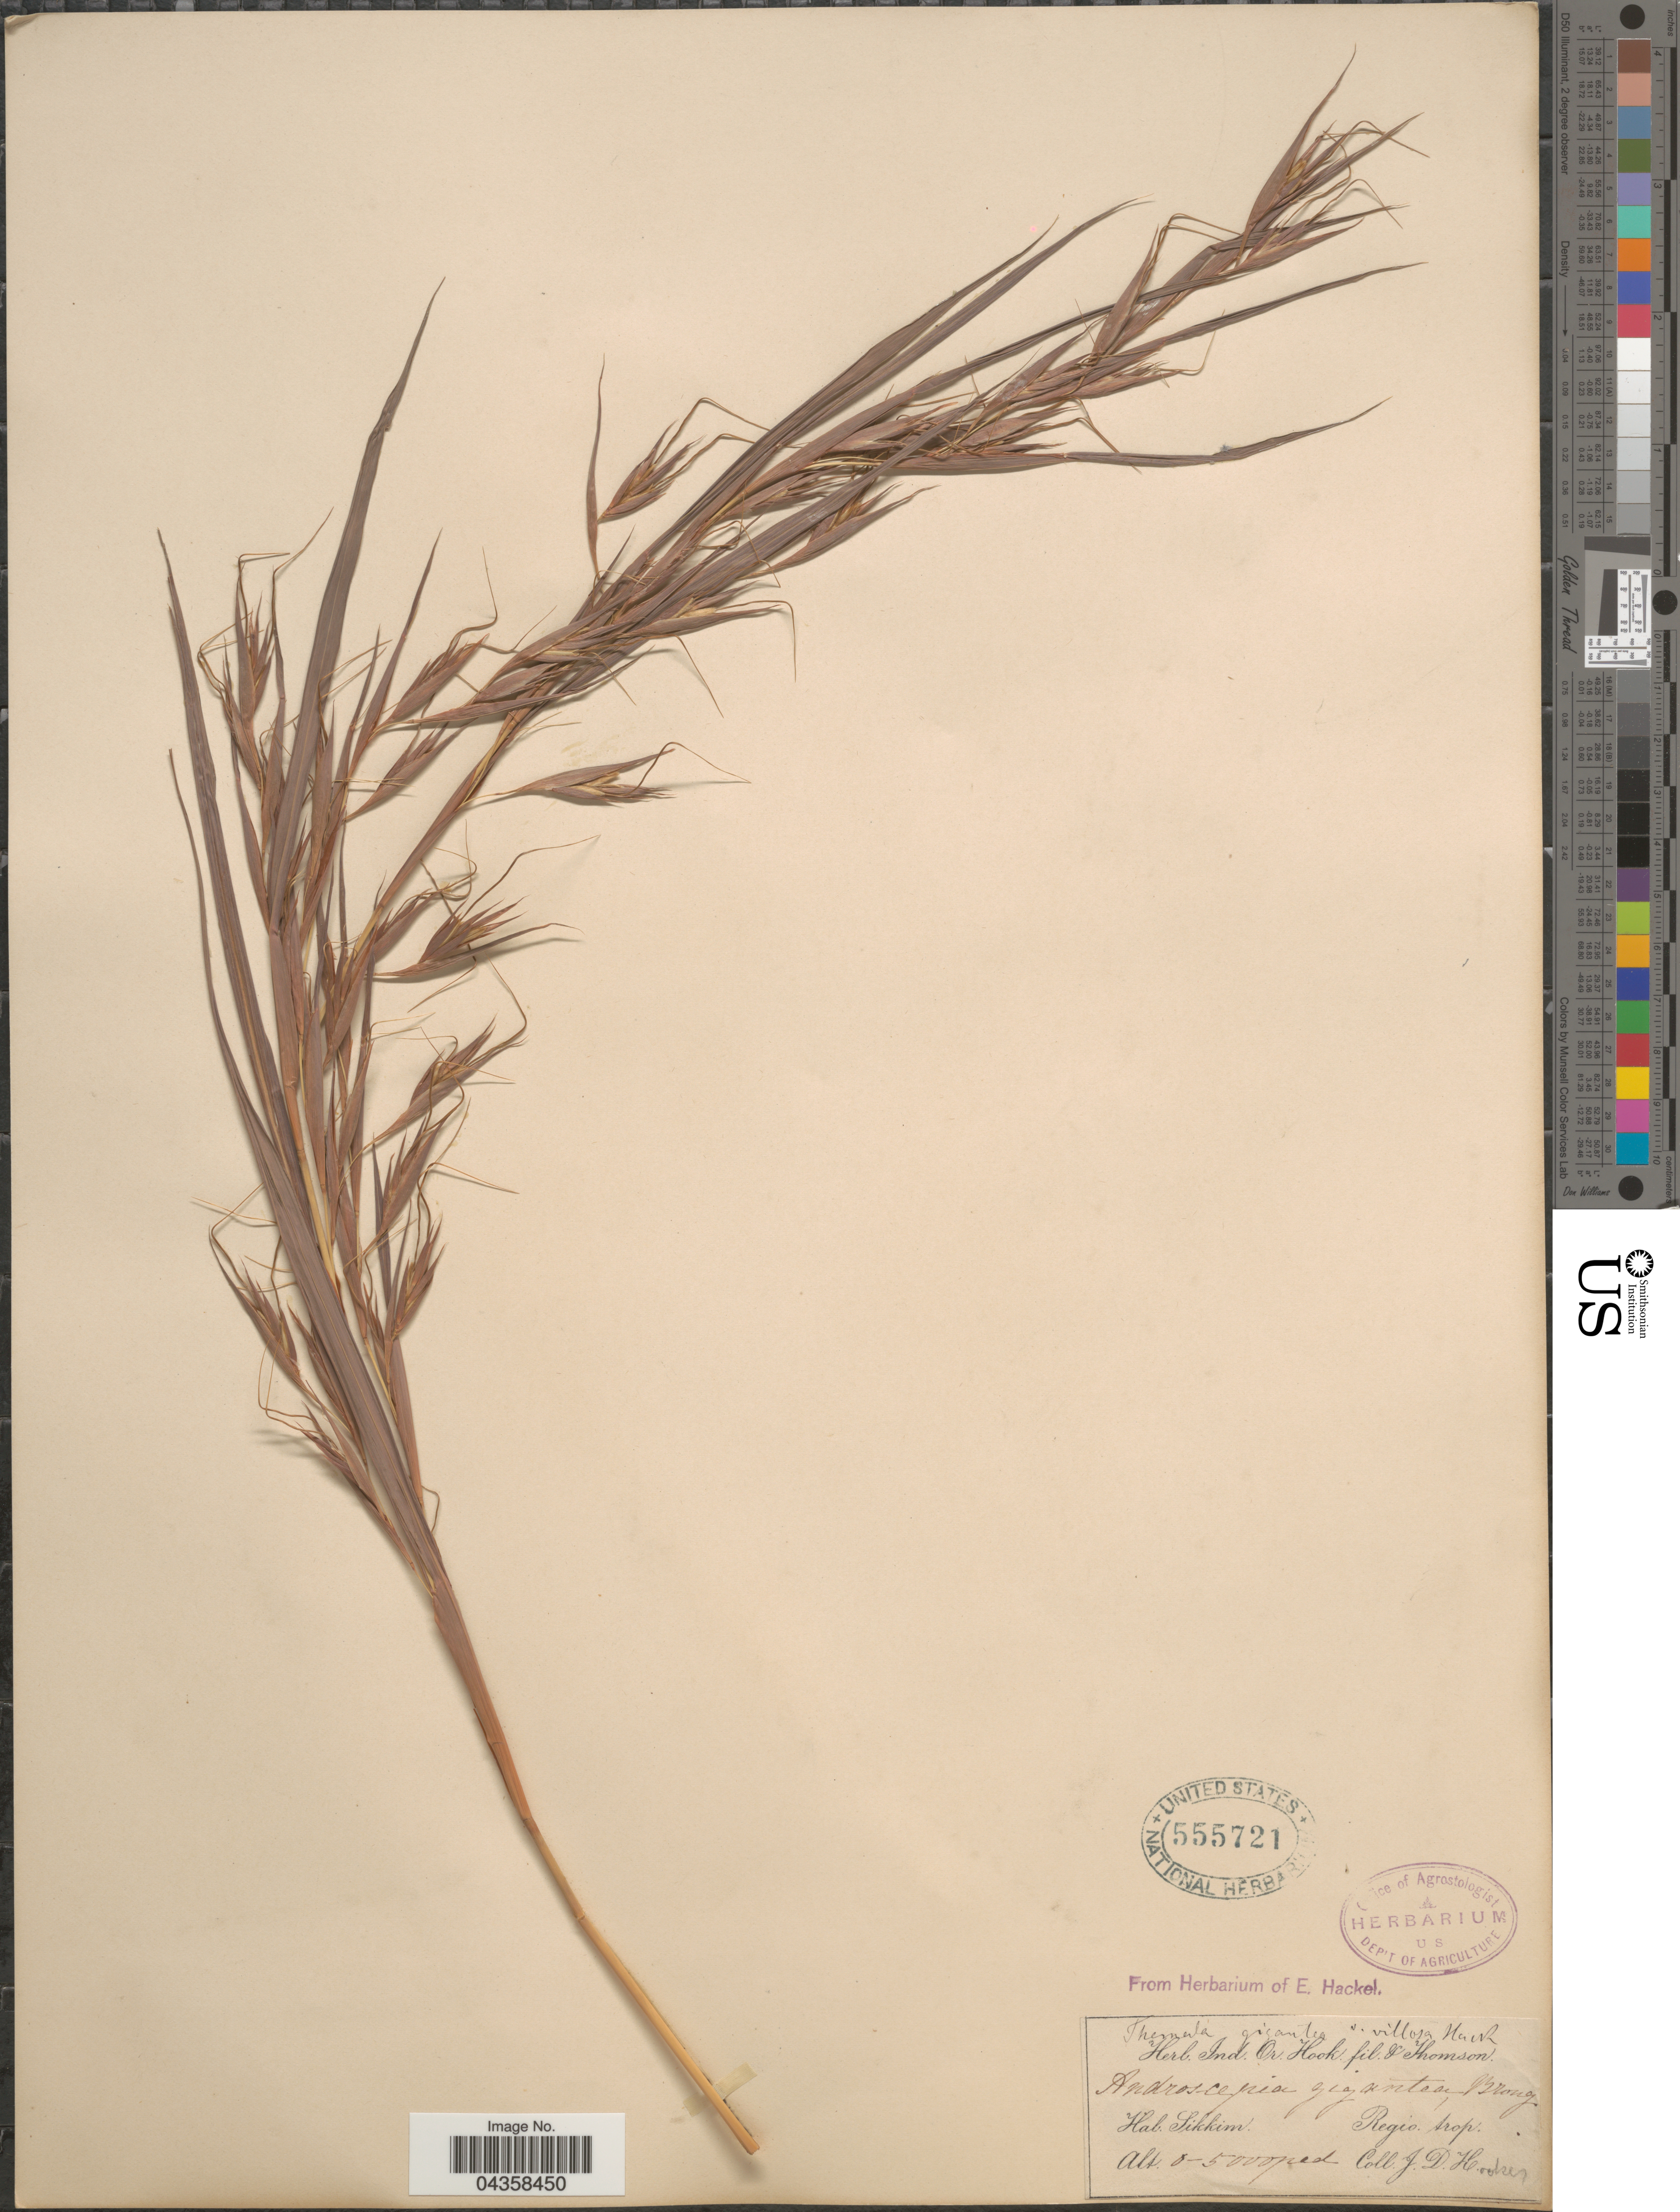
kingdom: Plantae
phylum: Tracheophyta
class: Liliopsida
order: Poales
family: Poaceae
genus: Themeda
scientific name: Themeda villosa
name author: (Lam.) A. Camus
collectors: J. D. Hooker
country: India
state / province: Sikkim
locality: Regio. trop.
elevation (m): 0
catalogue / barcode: US 555721